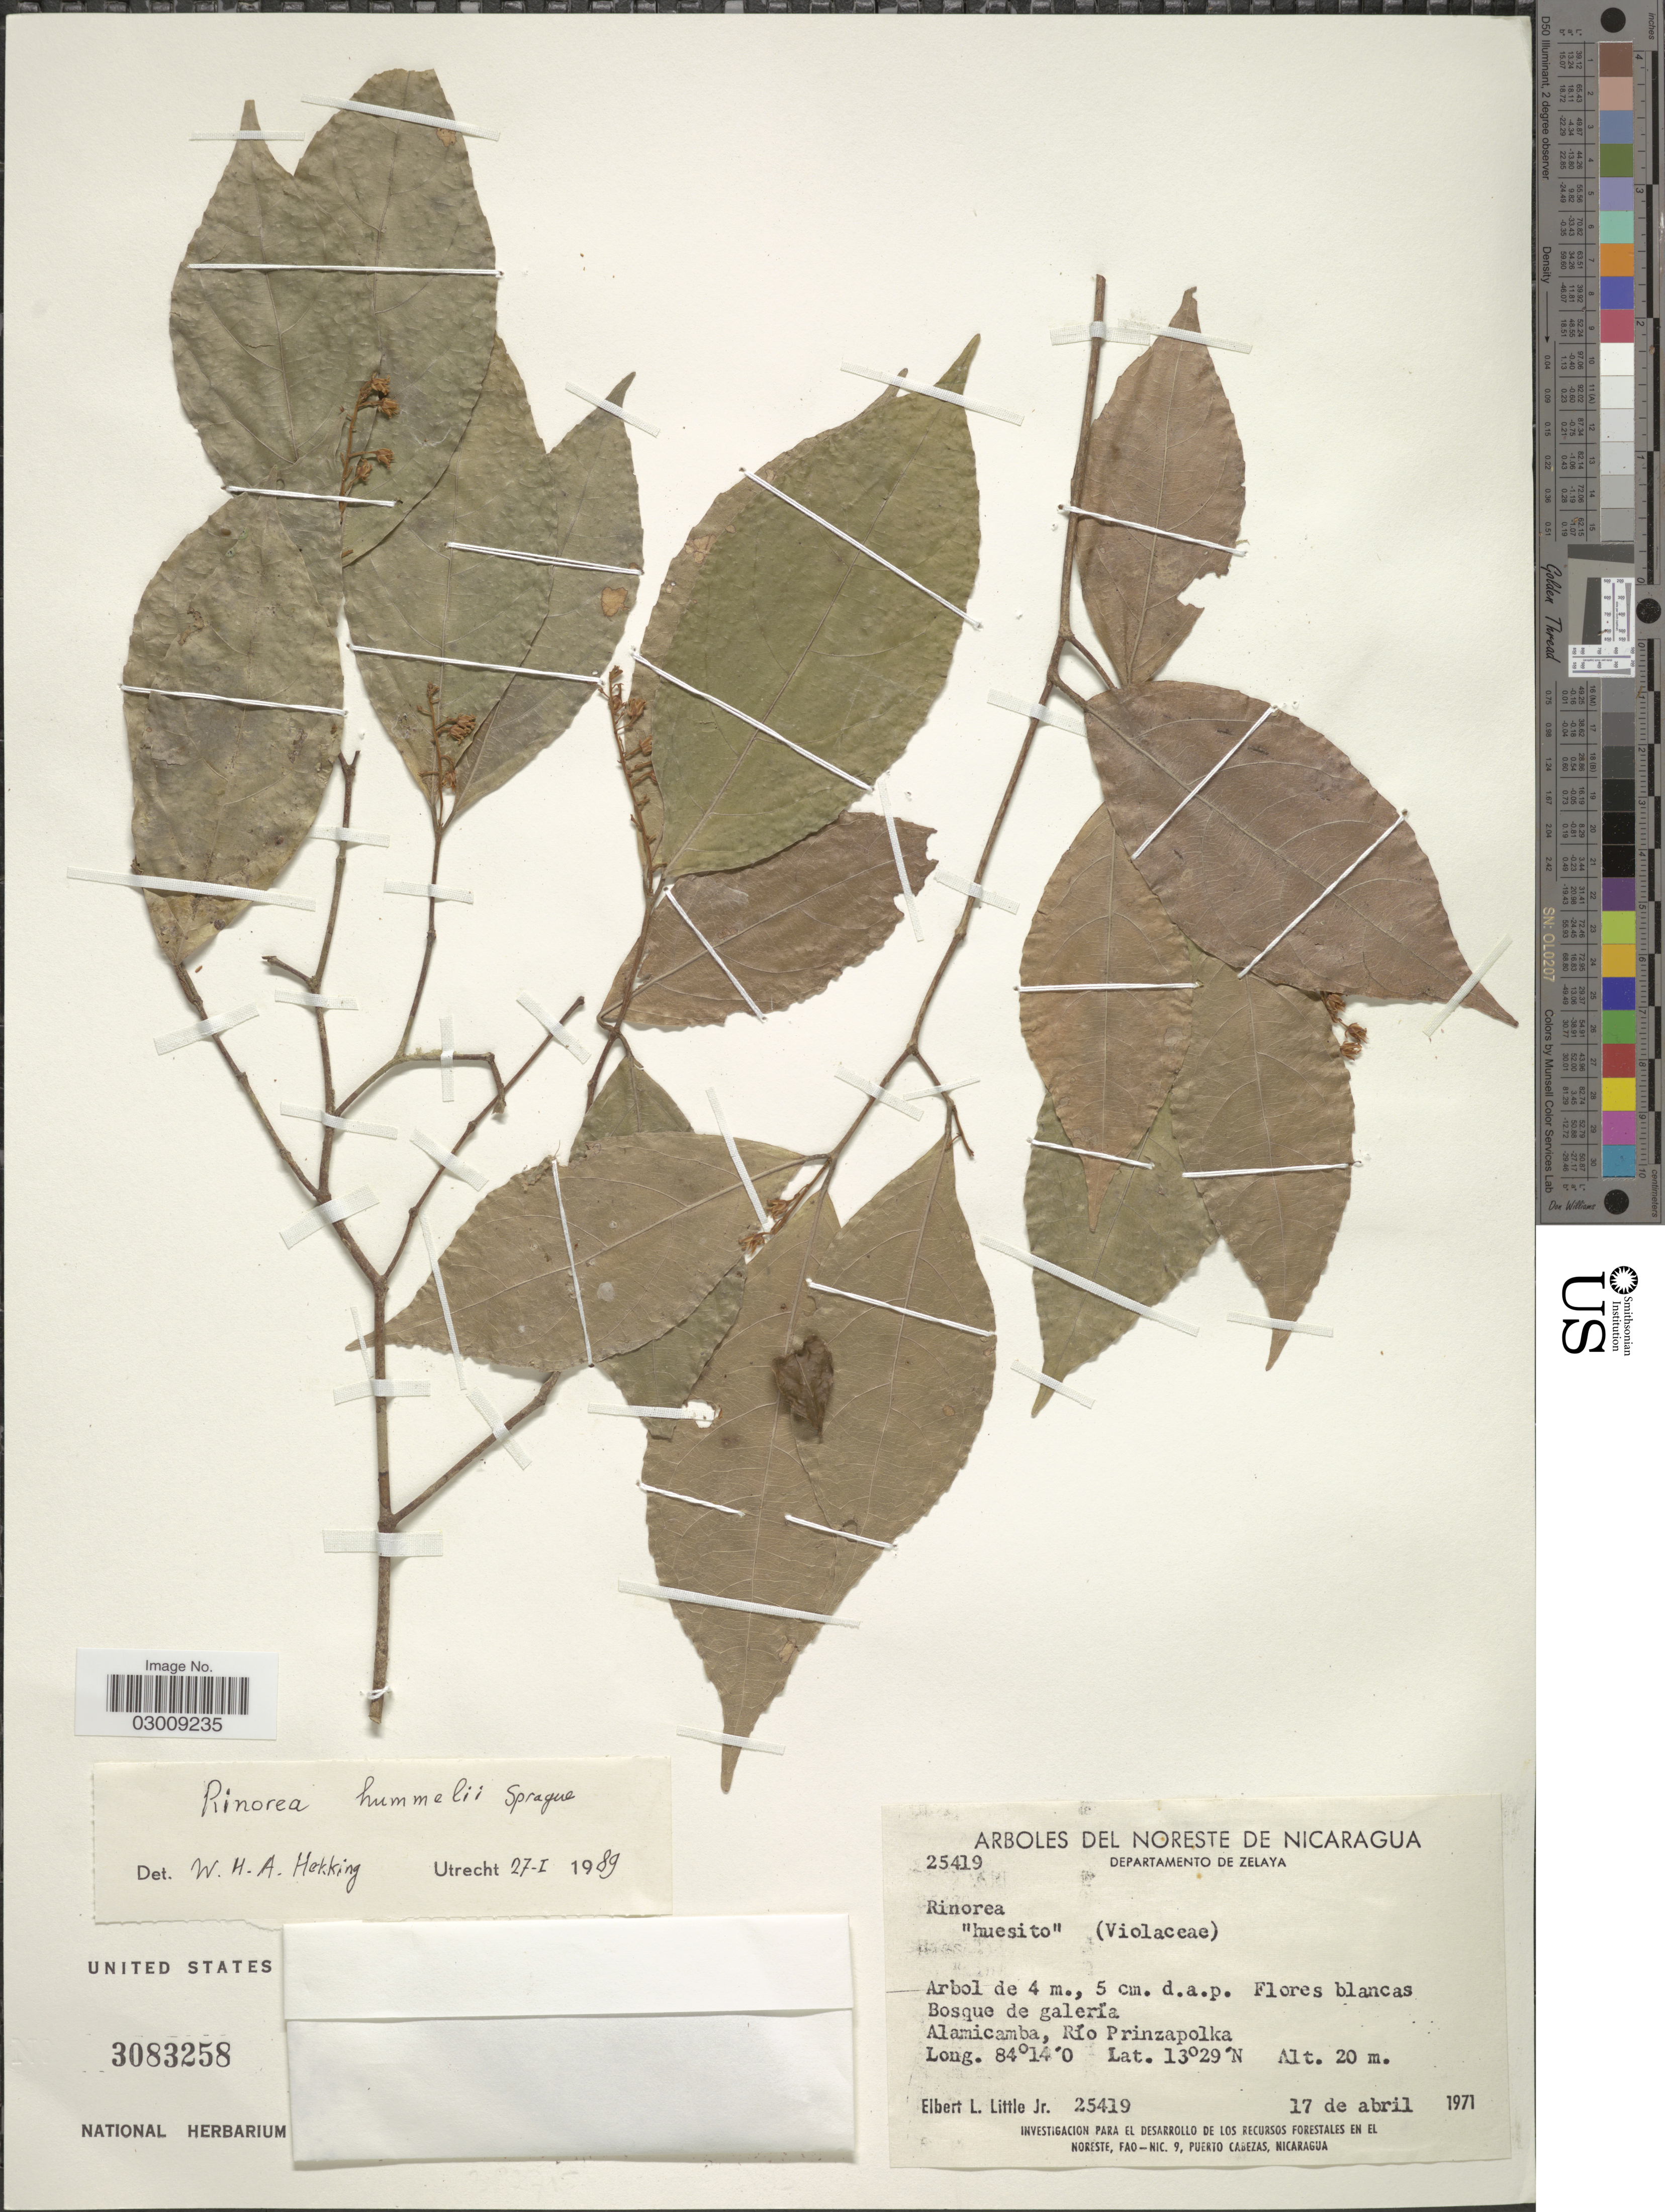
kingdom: Plantae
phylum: Tracheophyta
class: Magnoliopsida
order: Malpighiales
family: Violaceae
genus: Rinorea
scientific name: Rinorea hummelii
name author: Sprague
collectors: E. L. Little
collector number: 25419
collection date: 1971-04-17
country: Nicaragua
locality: Noreste de Nicaragua. Departamento de Zelaya. Alamicamba, Río Prinzapolka.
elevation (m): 20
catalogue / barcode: US 3083258